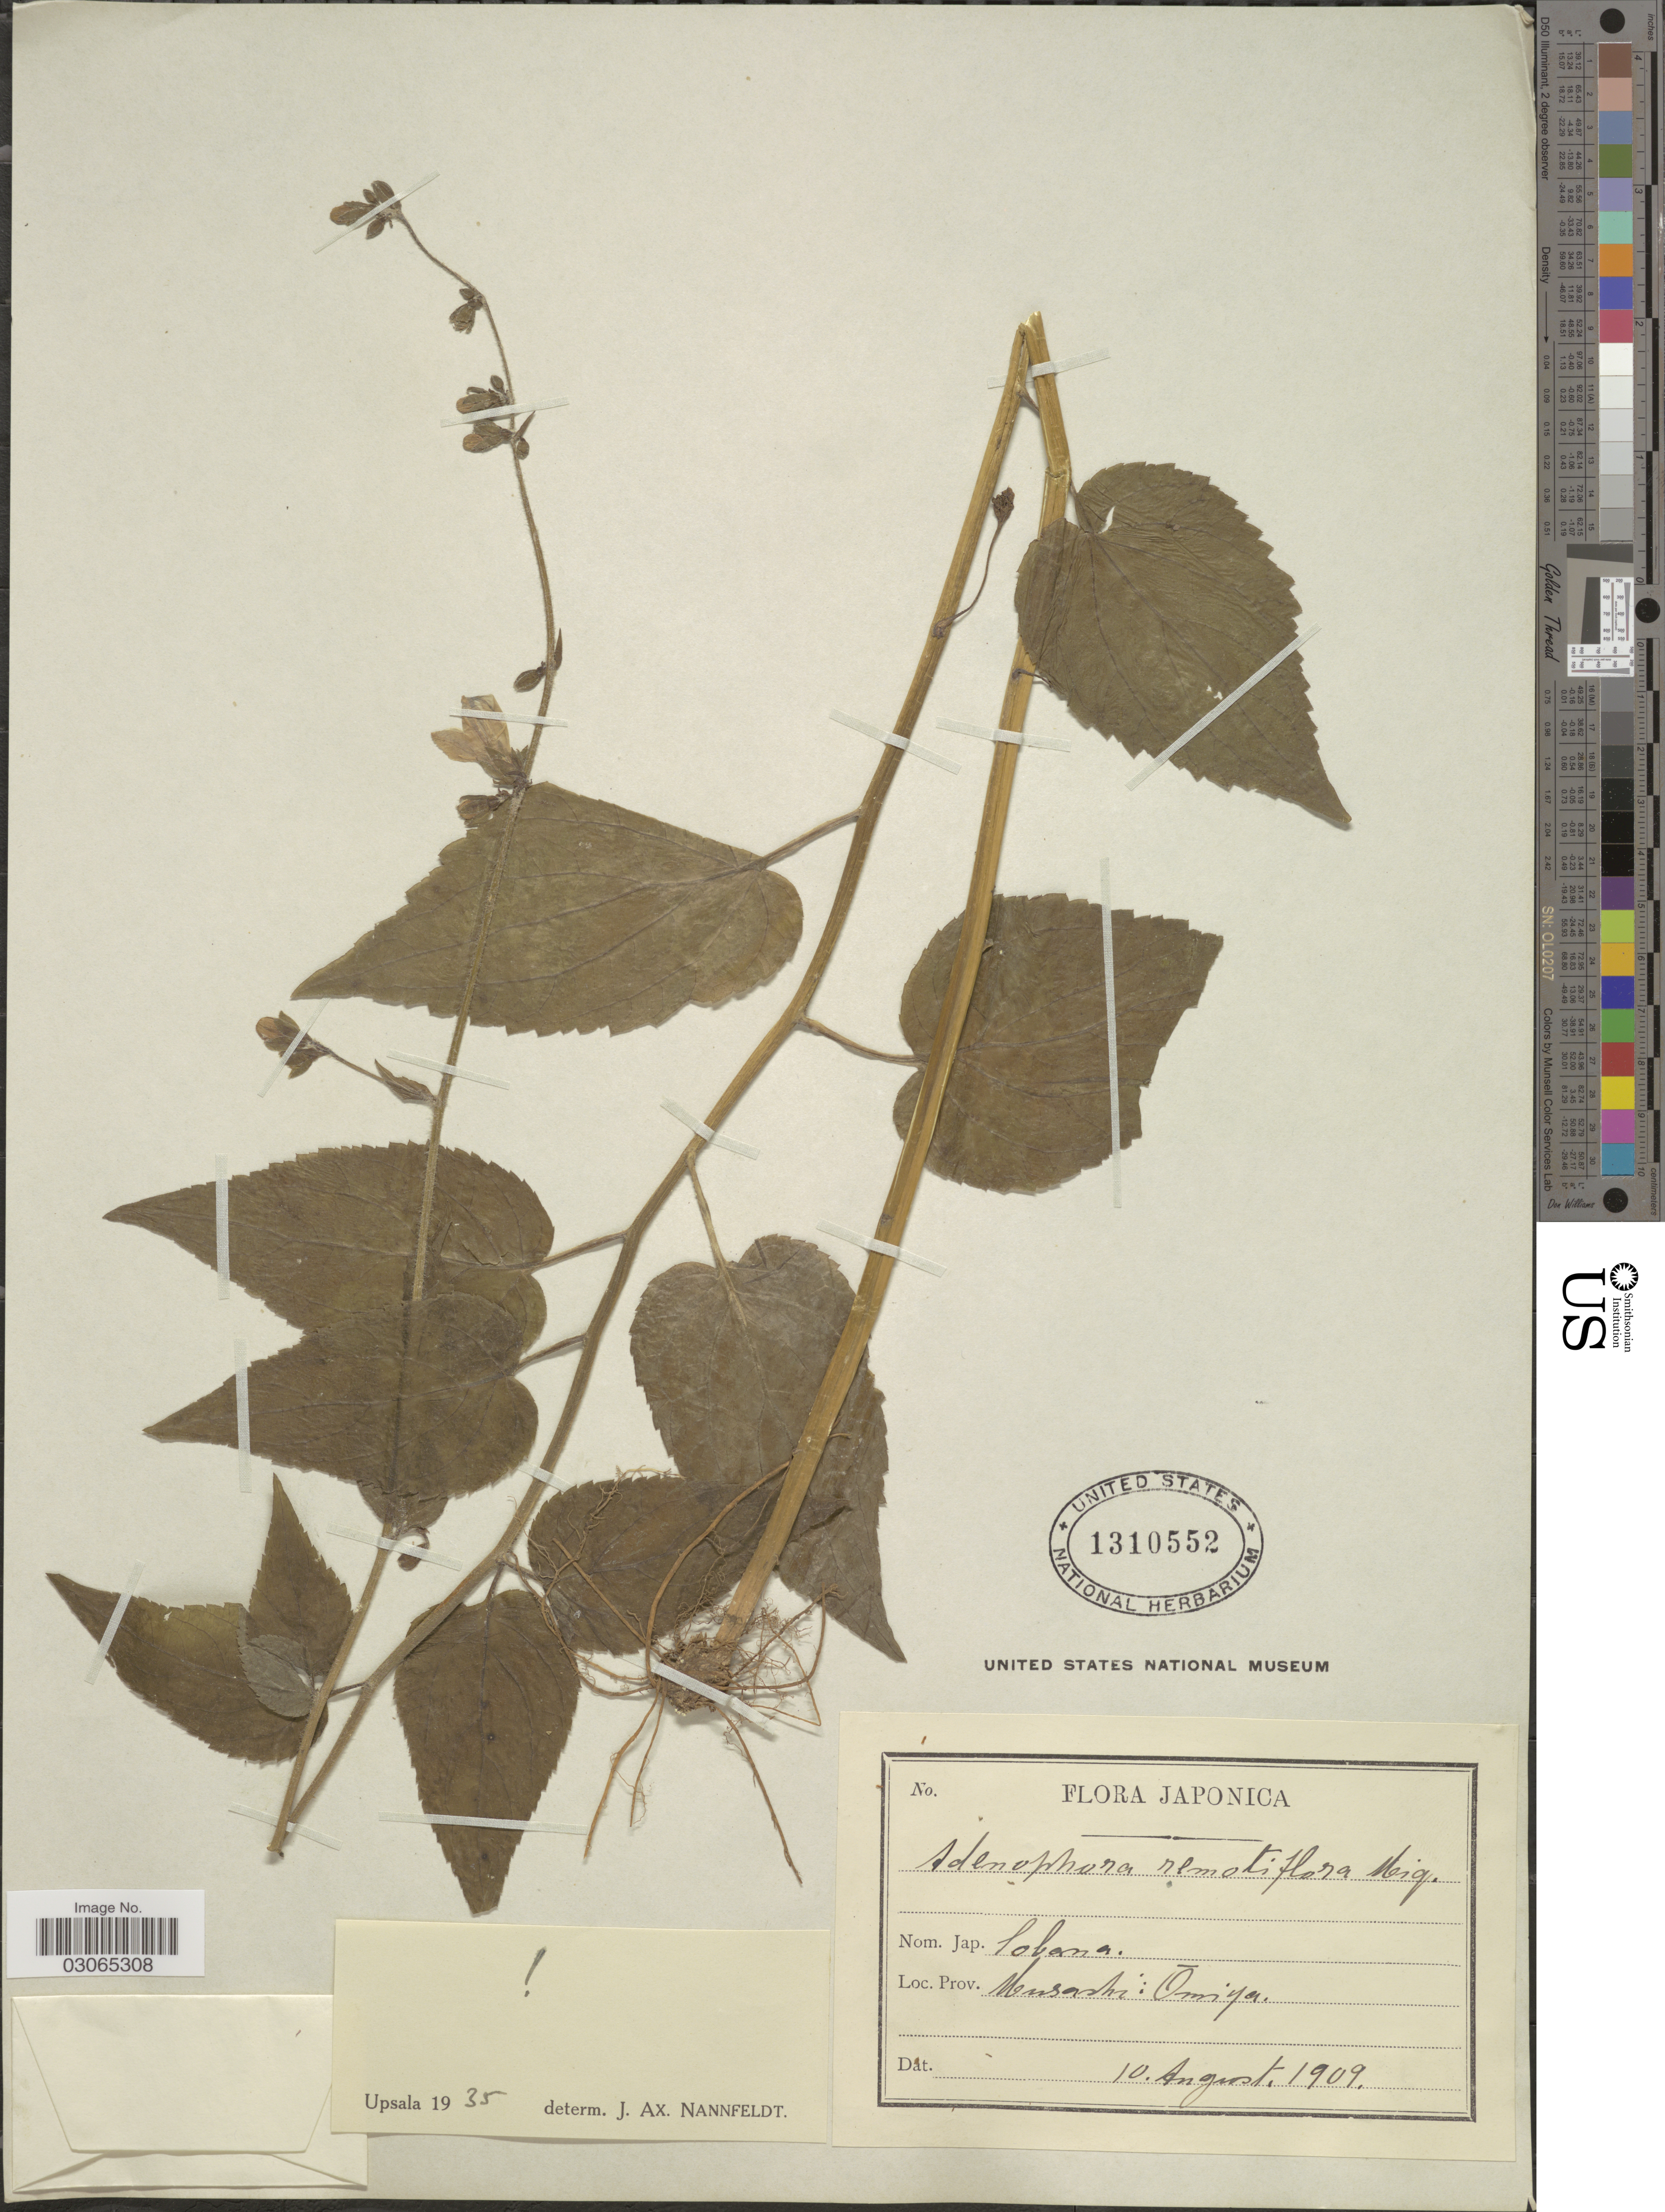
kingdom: Plantae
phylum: Tracheophyta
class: Magnoliopsida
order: Asterales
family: Campanulaceae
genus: Adenophora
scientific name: Adenophora remotiflora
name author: (Siebold & Zucc.) Miq.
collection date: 1909-08-10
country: Japan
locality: Musashi: Omiya.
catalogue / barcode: US 1310552